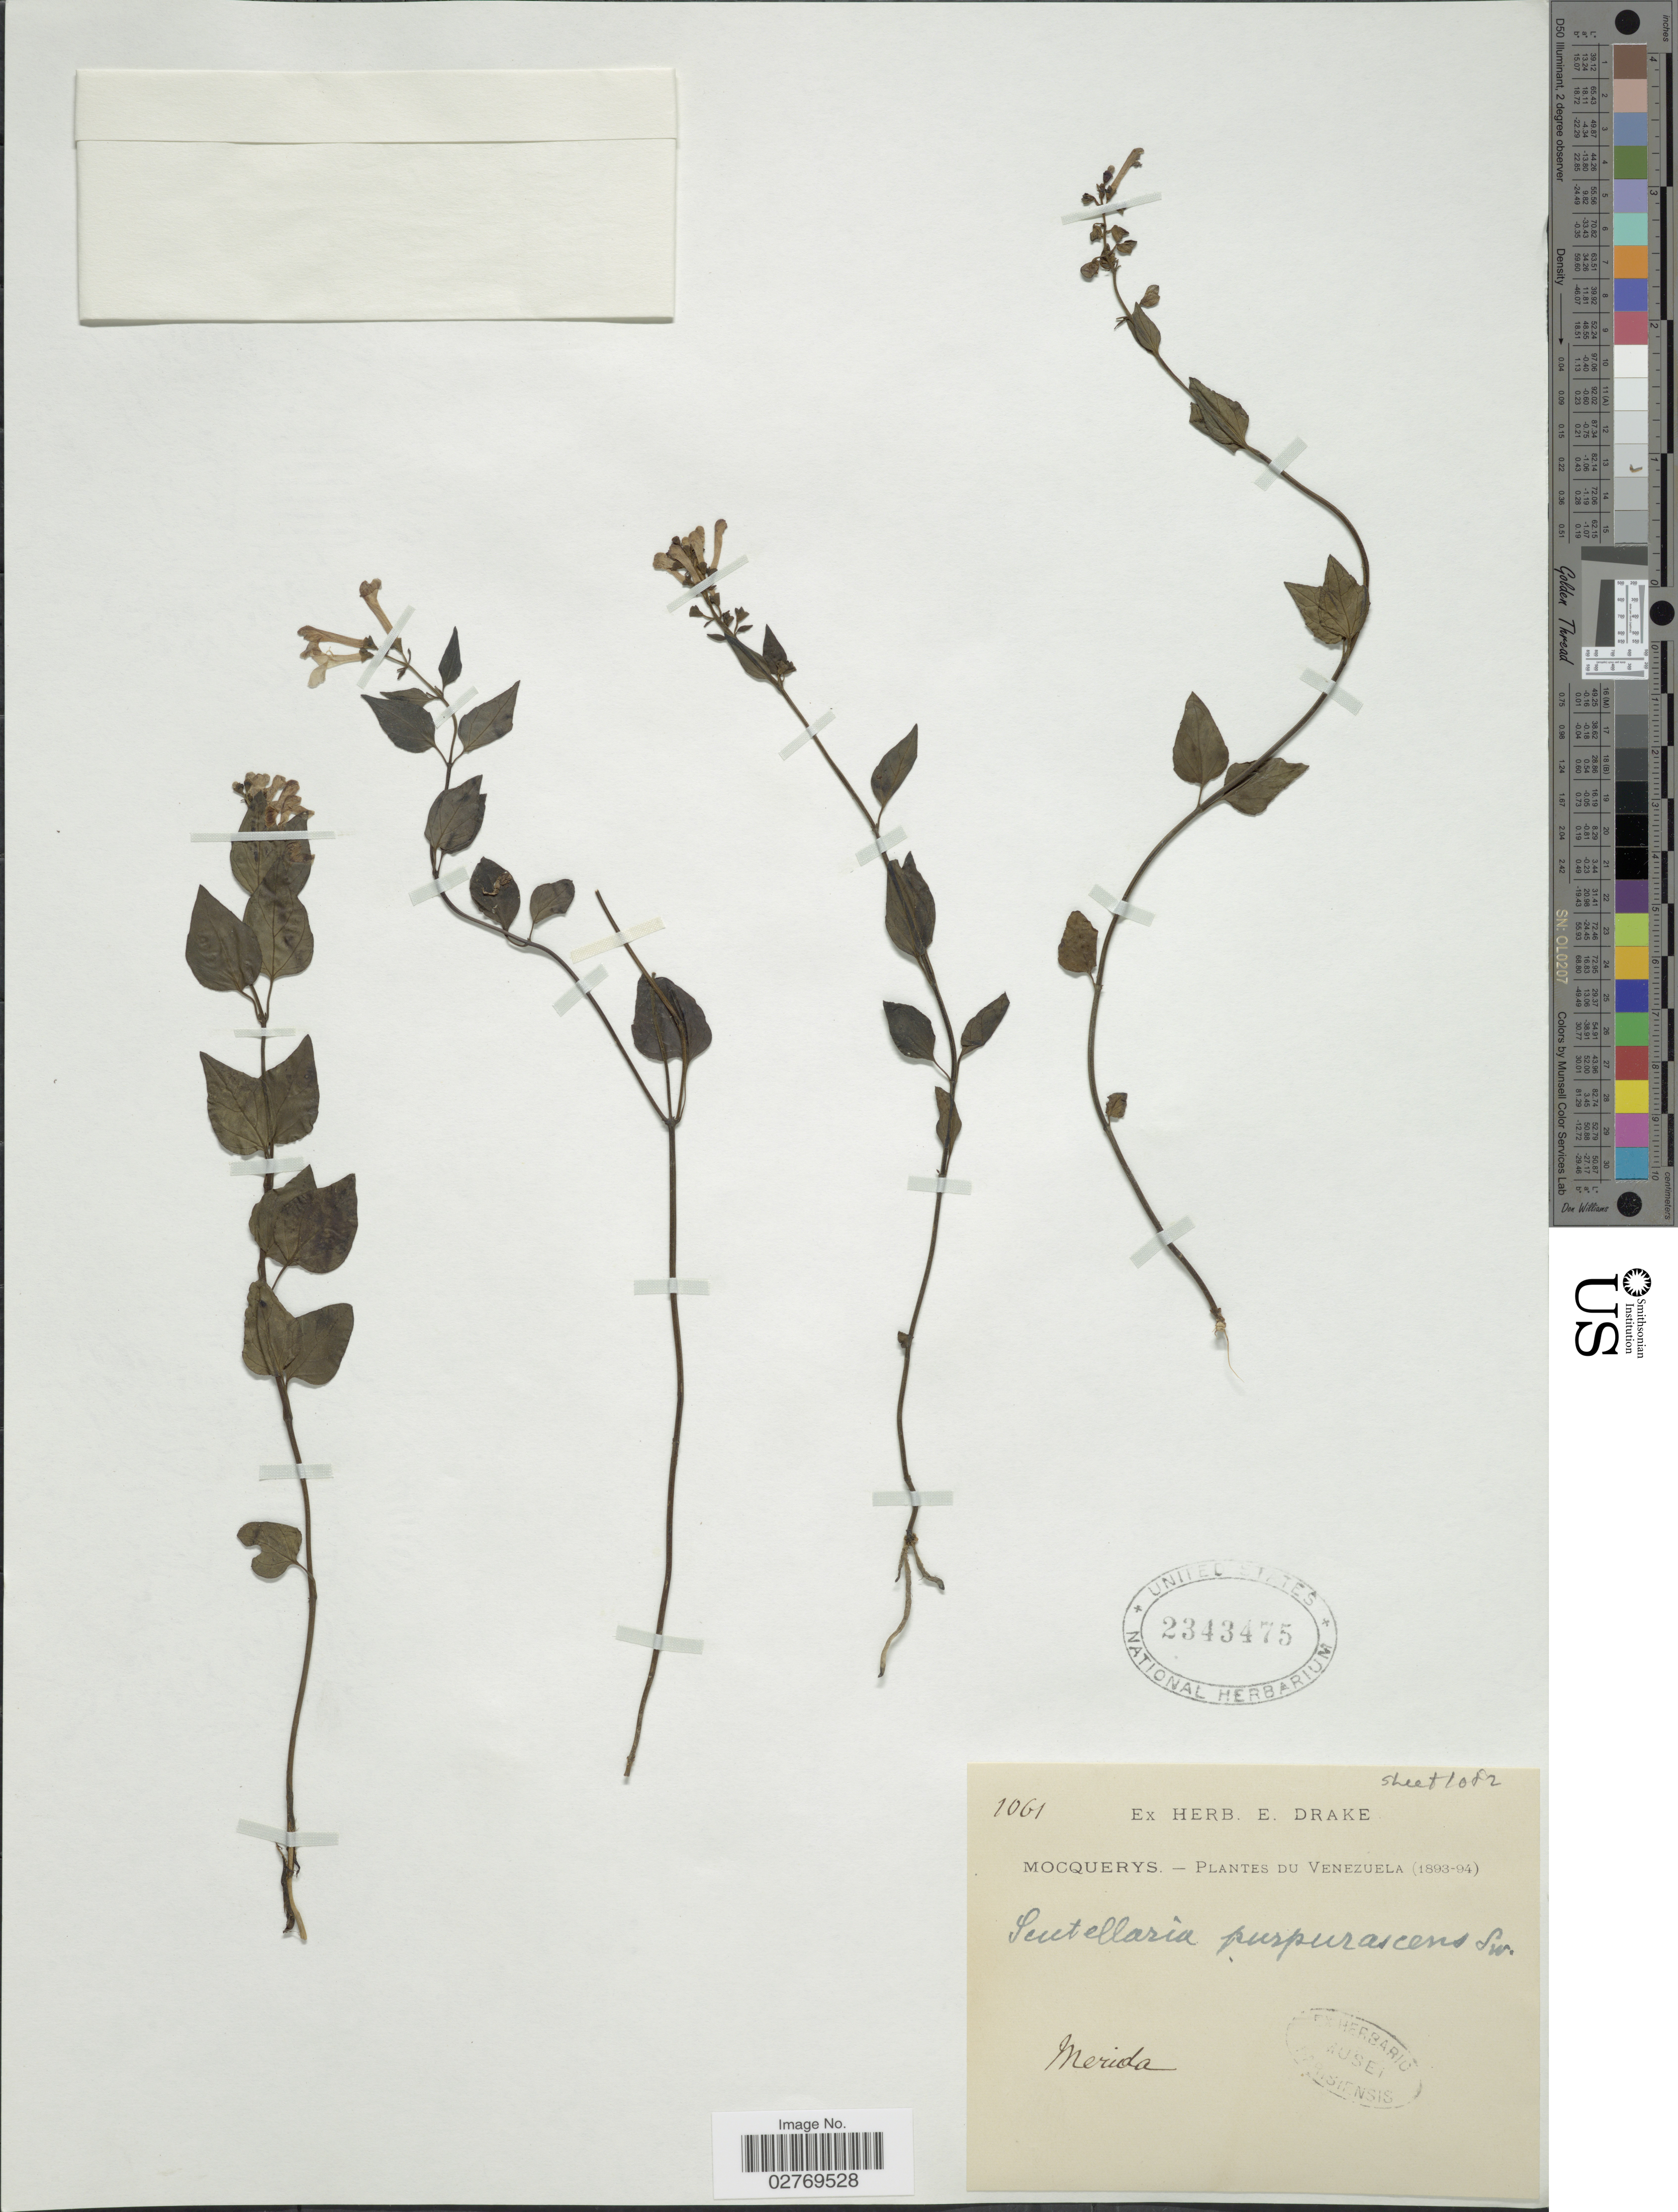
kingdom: Plantae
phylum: Tracheophyta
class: Magnoliopsida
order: Lamiales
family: Lamiaceae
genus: Scutellaria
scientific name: Scutellaria purpurascens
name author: Sw.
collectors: A. Mocquerys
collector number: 1061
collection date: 1893/1894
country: Venezuela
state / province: Mérida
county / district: Libertador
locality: Mérida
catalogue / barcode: US 2343475